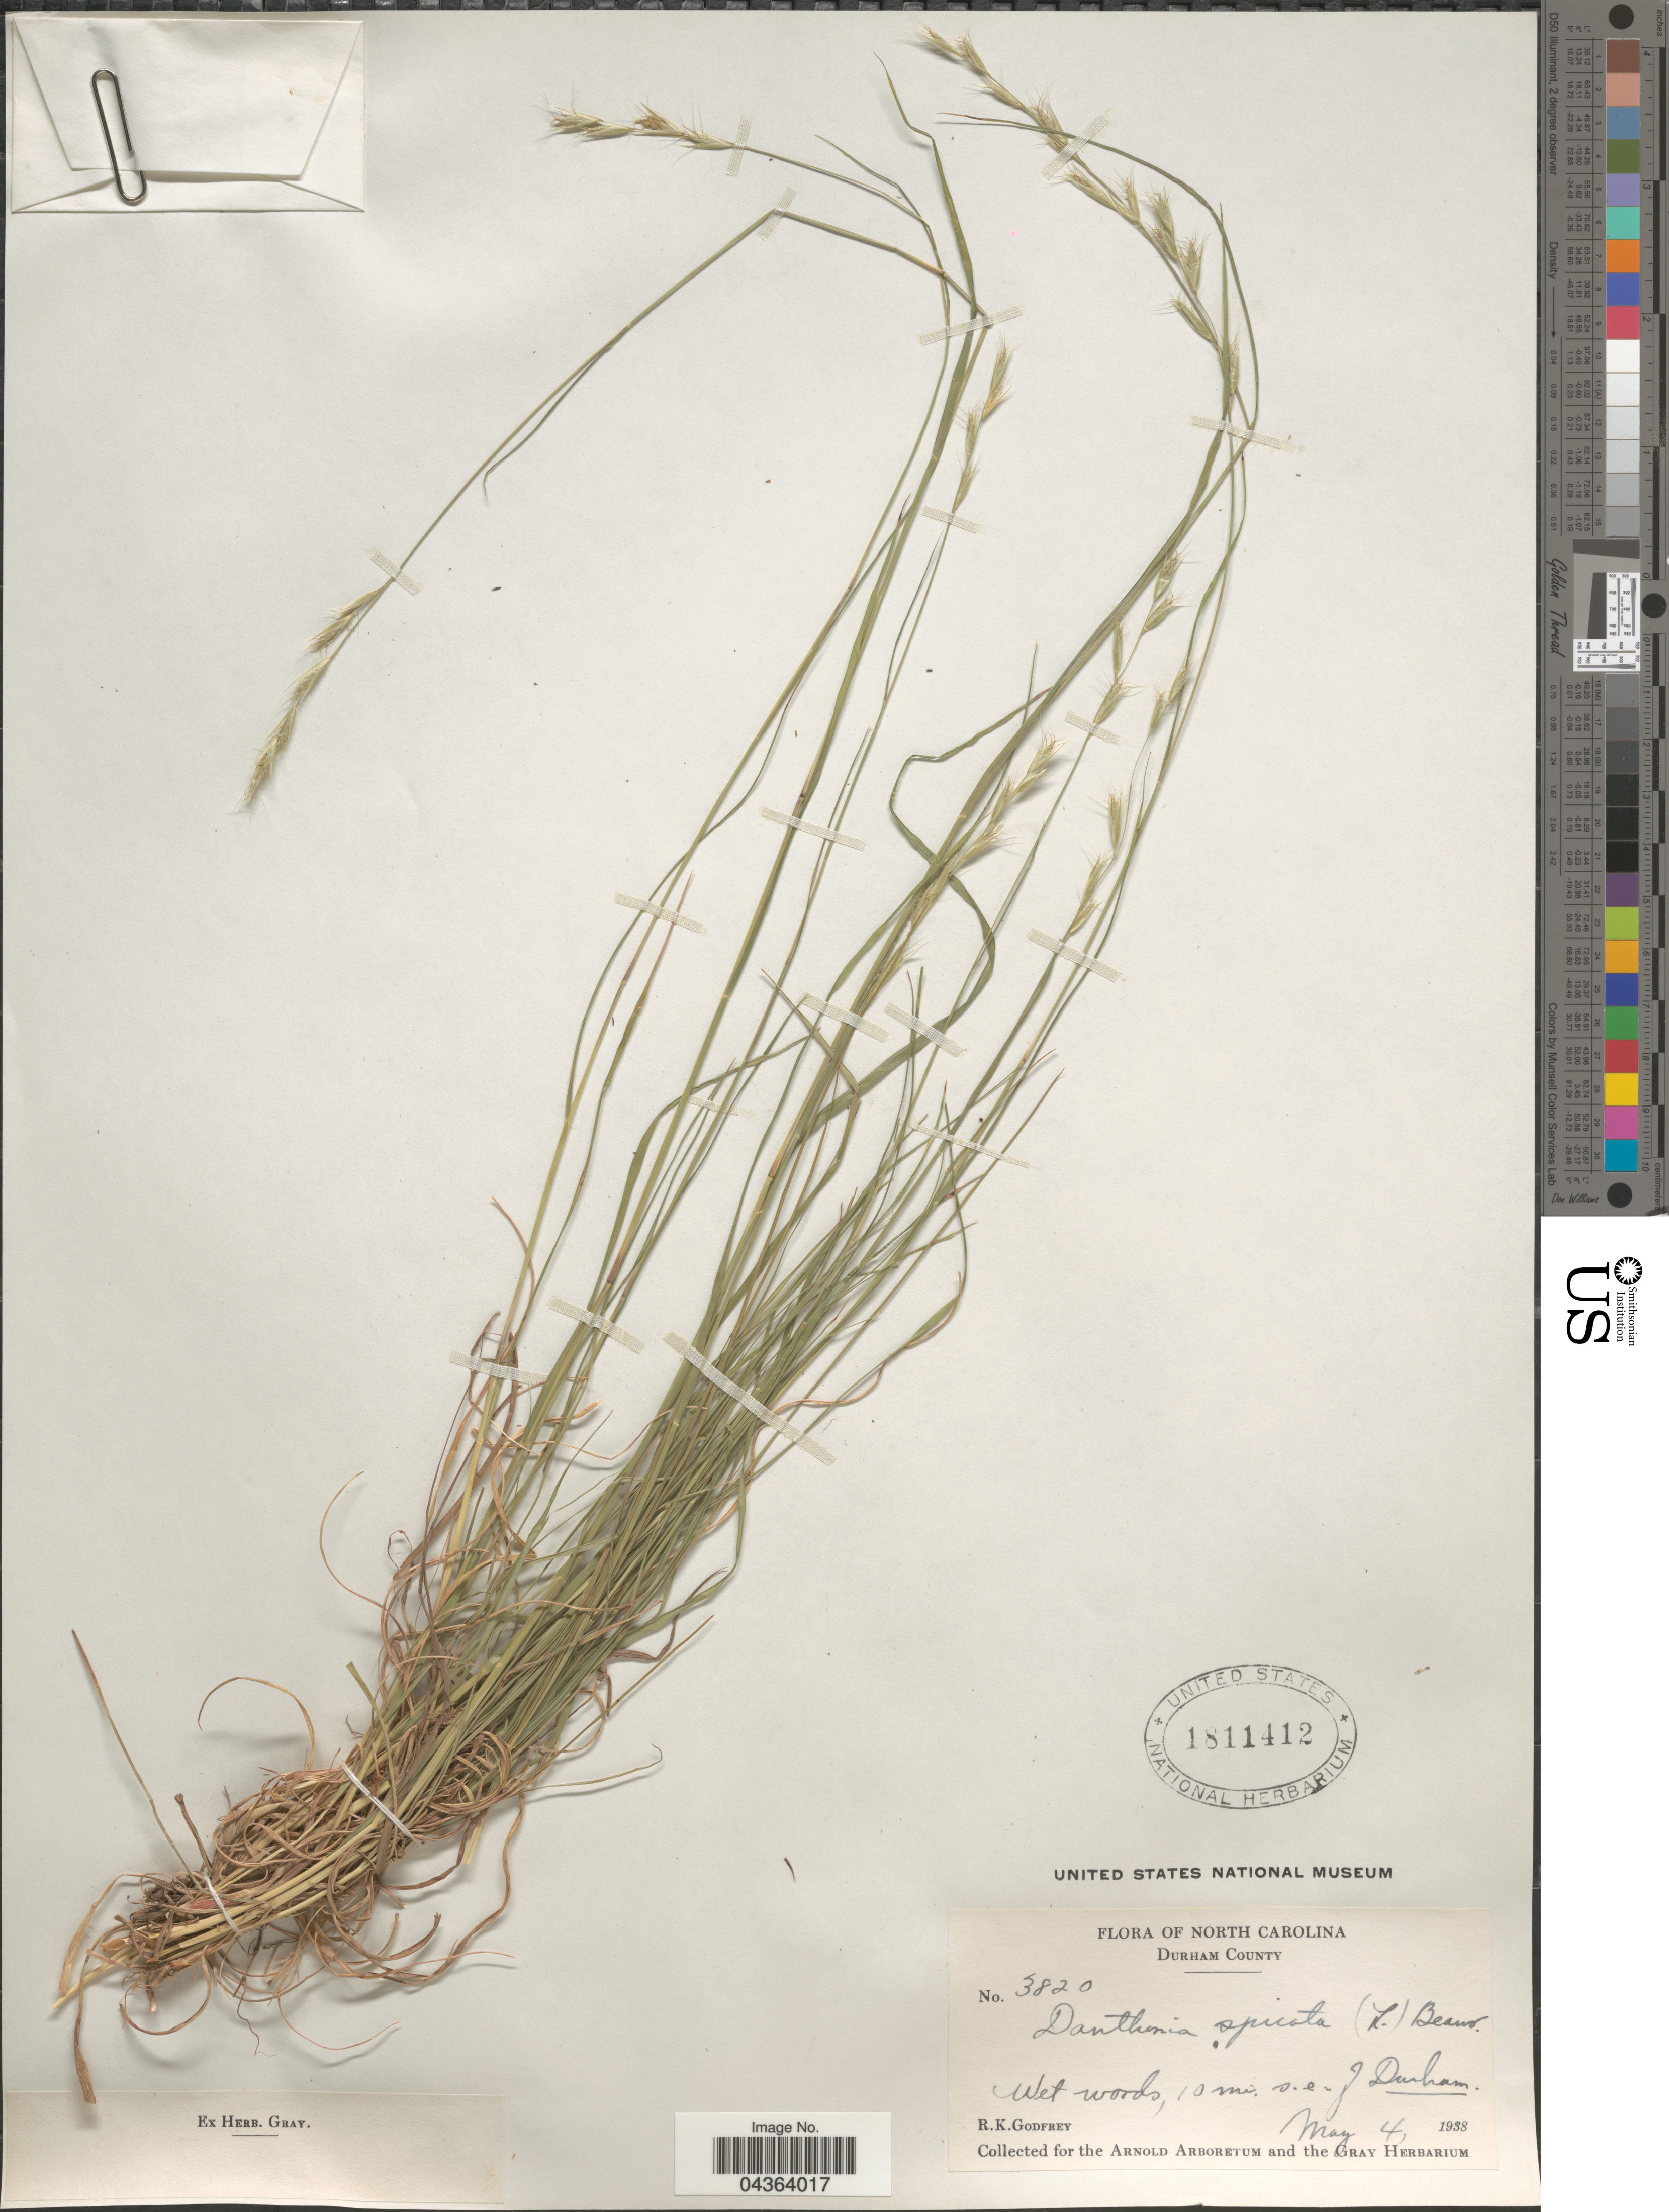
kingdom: Plantae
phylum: Tracheophyta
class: Liliopsida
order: Poales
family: Poaceae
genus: Danthonia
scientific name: Danthonia spicata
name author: (L.) P. Beauv. ex Roem. & Schult.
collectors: R. K. Godfrey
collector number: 3820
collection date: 1938-05-04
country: United States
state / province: North Carolina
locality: Durham County. Wet woods, 10 mi. s.e. of Durham.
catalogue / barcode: US 1811412